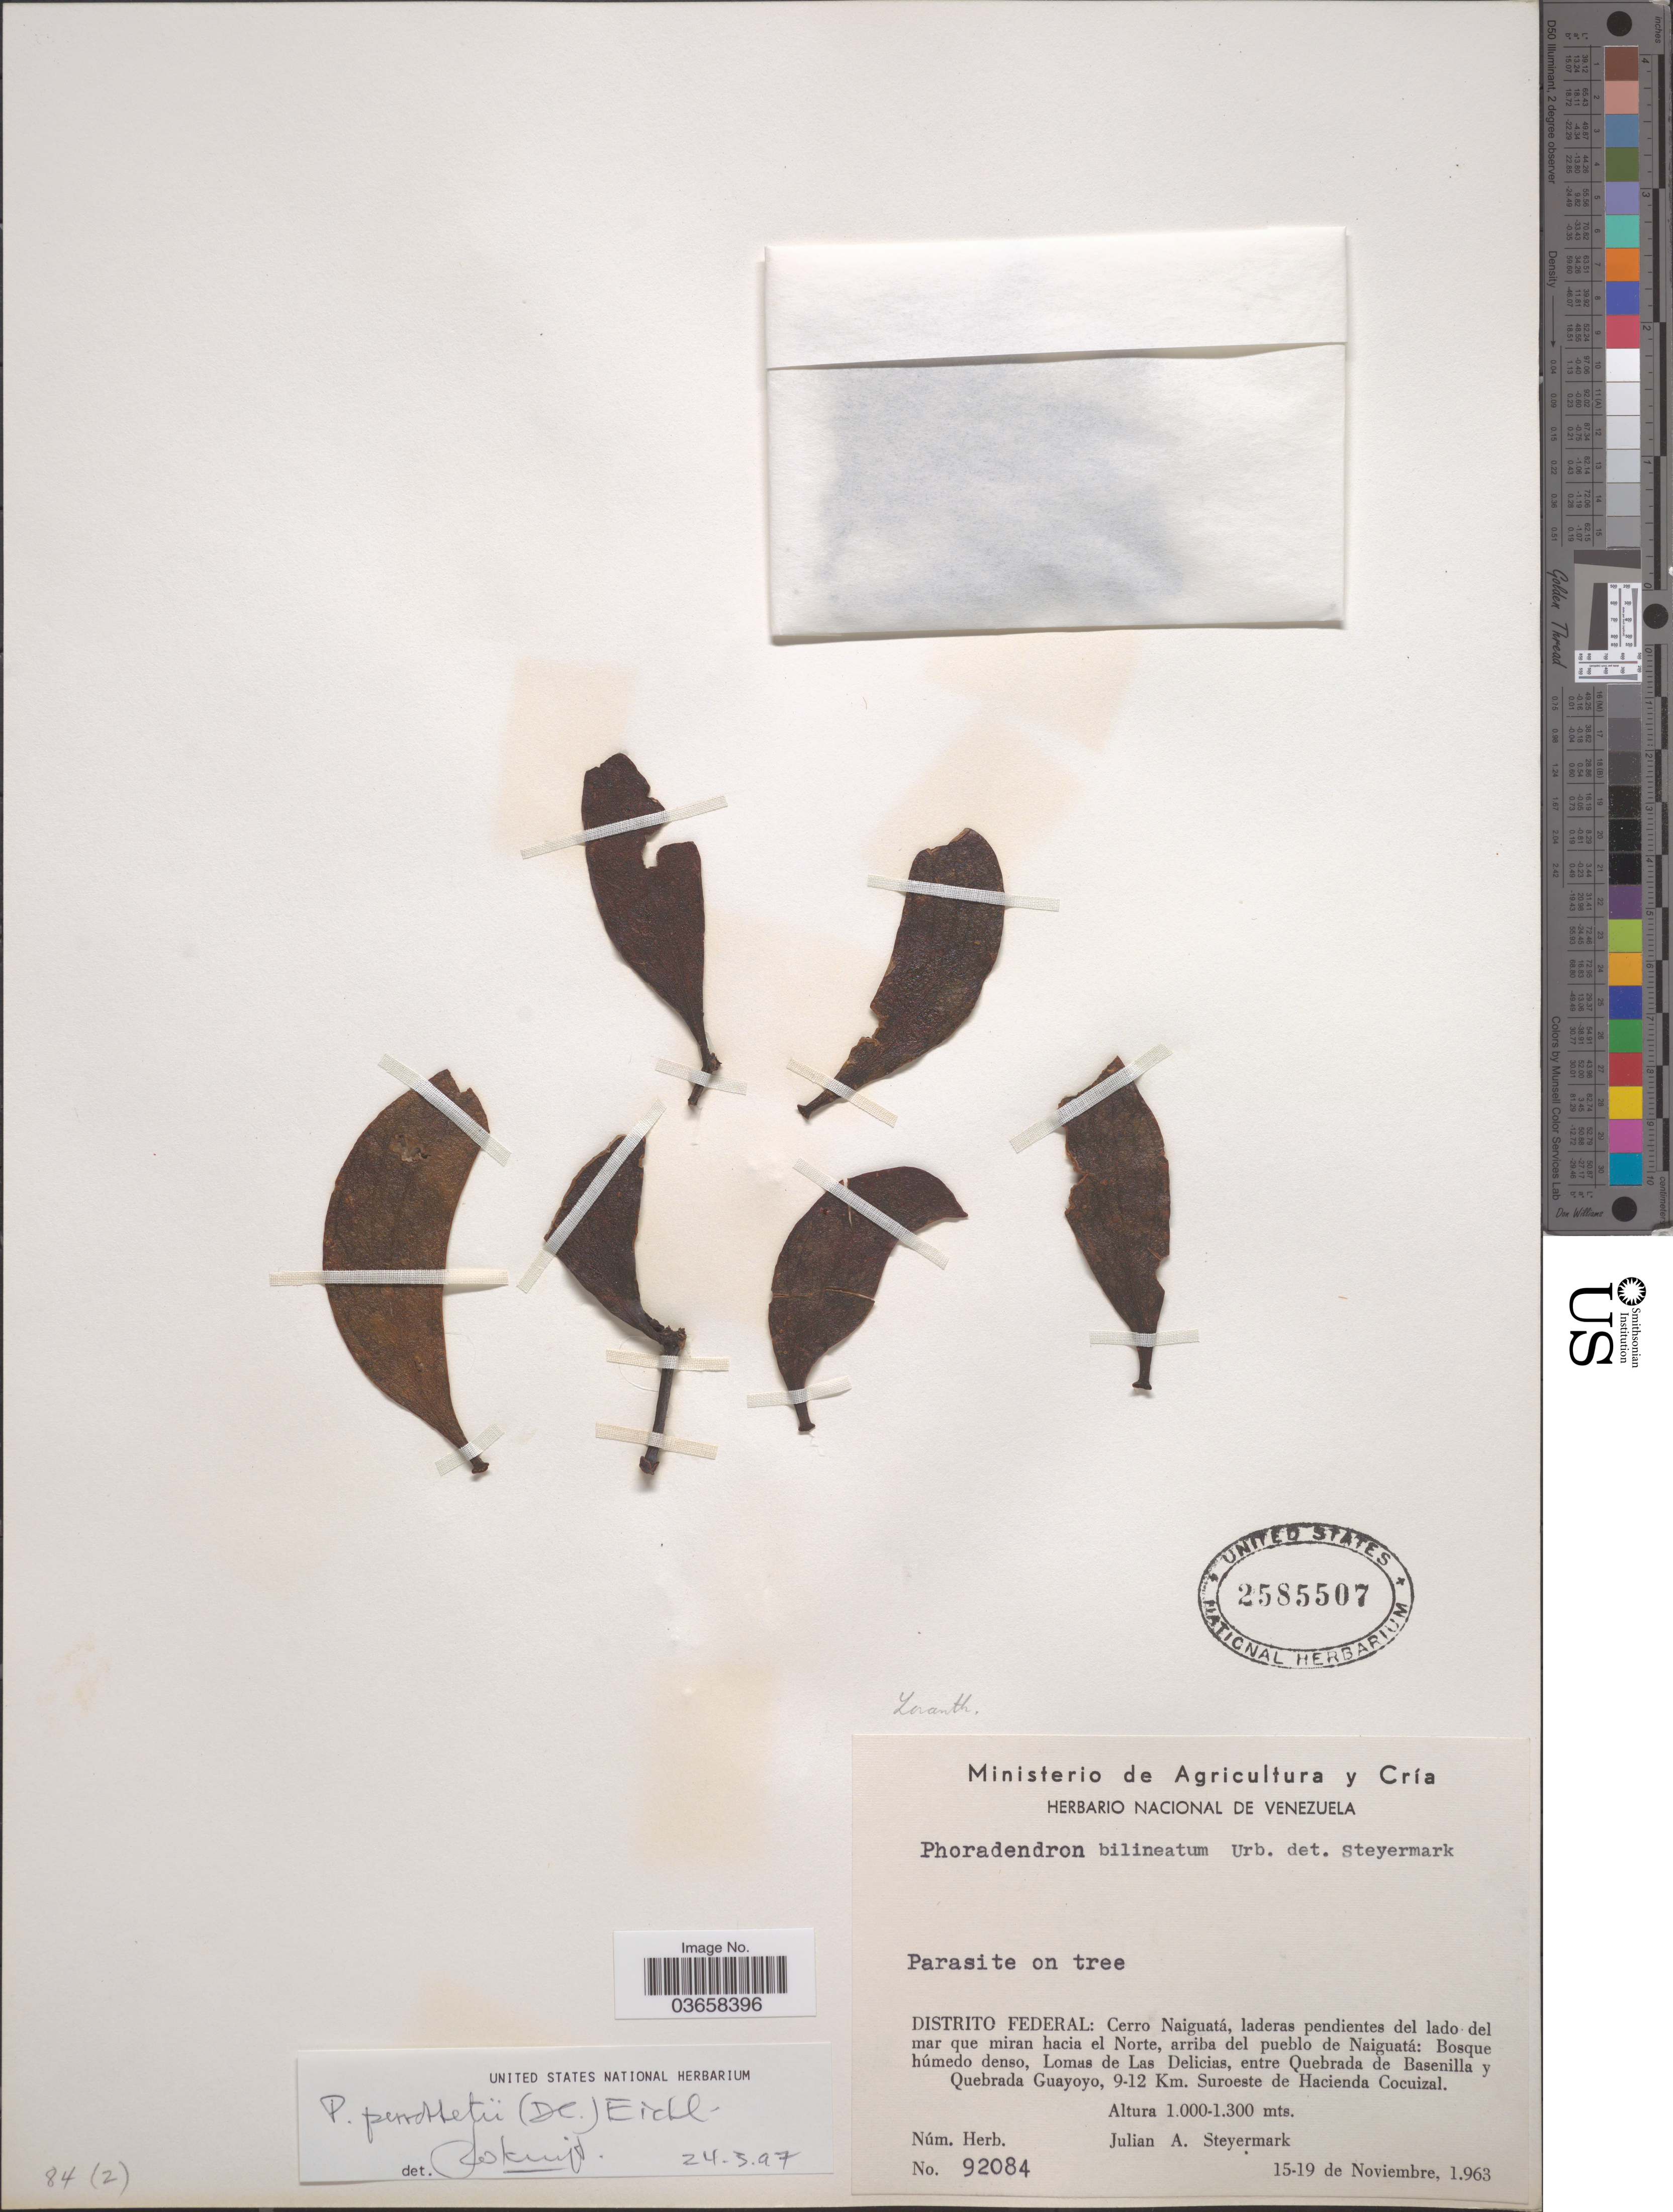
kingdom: Plantae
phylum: Tracheophyta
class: Magnoliopsida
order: Santalales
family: Viscaceae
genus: Phoradendron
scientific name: Phoradendron perrottetii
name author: (DC.) Eichler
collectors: J. Steyermark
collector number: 92084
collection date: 1963-11-15/1963-11-19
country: Venezuela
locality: Distrito Federal: Cerro Naiguatá, laderas pendientes del lado del mar que miran hacia el Norte, arriba del pueblo de Naiguatá : Bosque húmedo denso, Lomas de Las Delicias, entre Quebrada de Basenilla y Quebrada Guayoyo, 9-12 Km. Suroeste de Hacienda Cocuizal.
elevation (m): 1000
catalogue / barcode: US 2585507